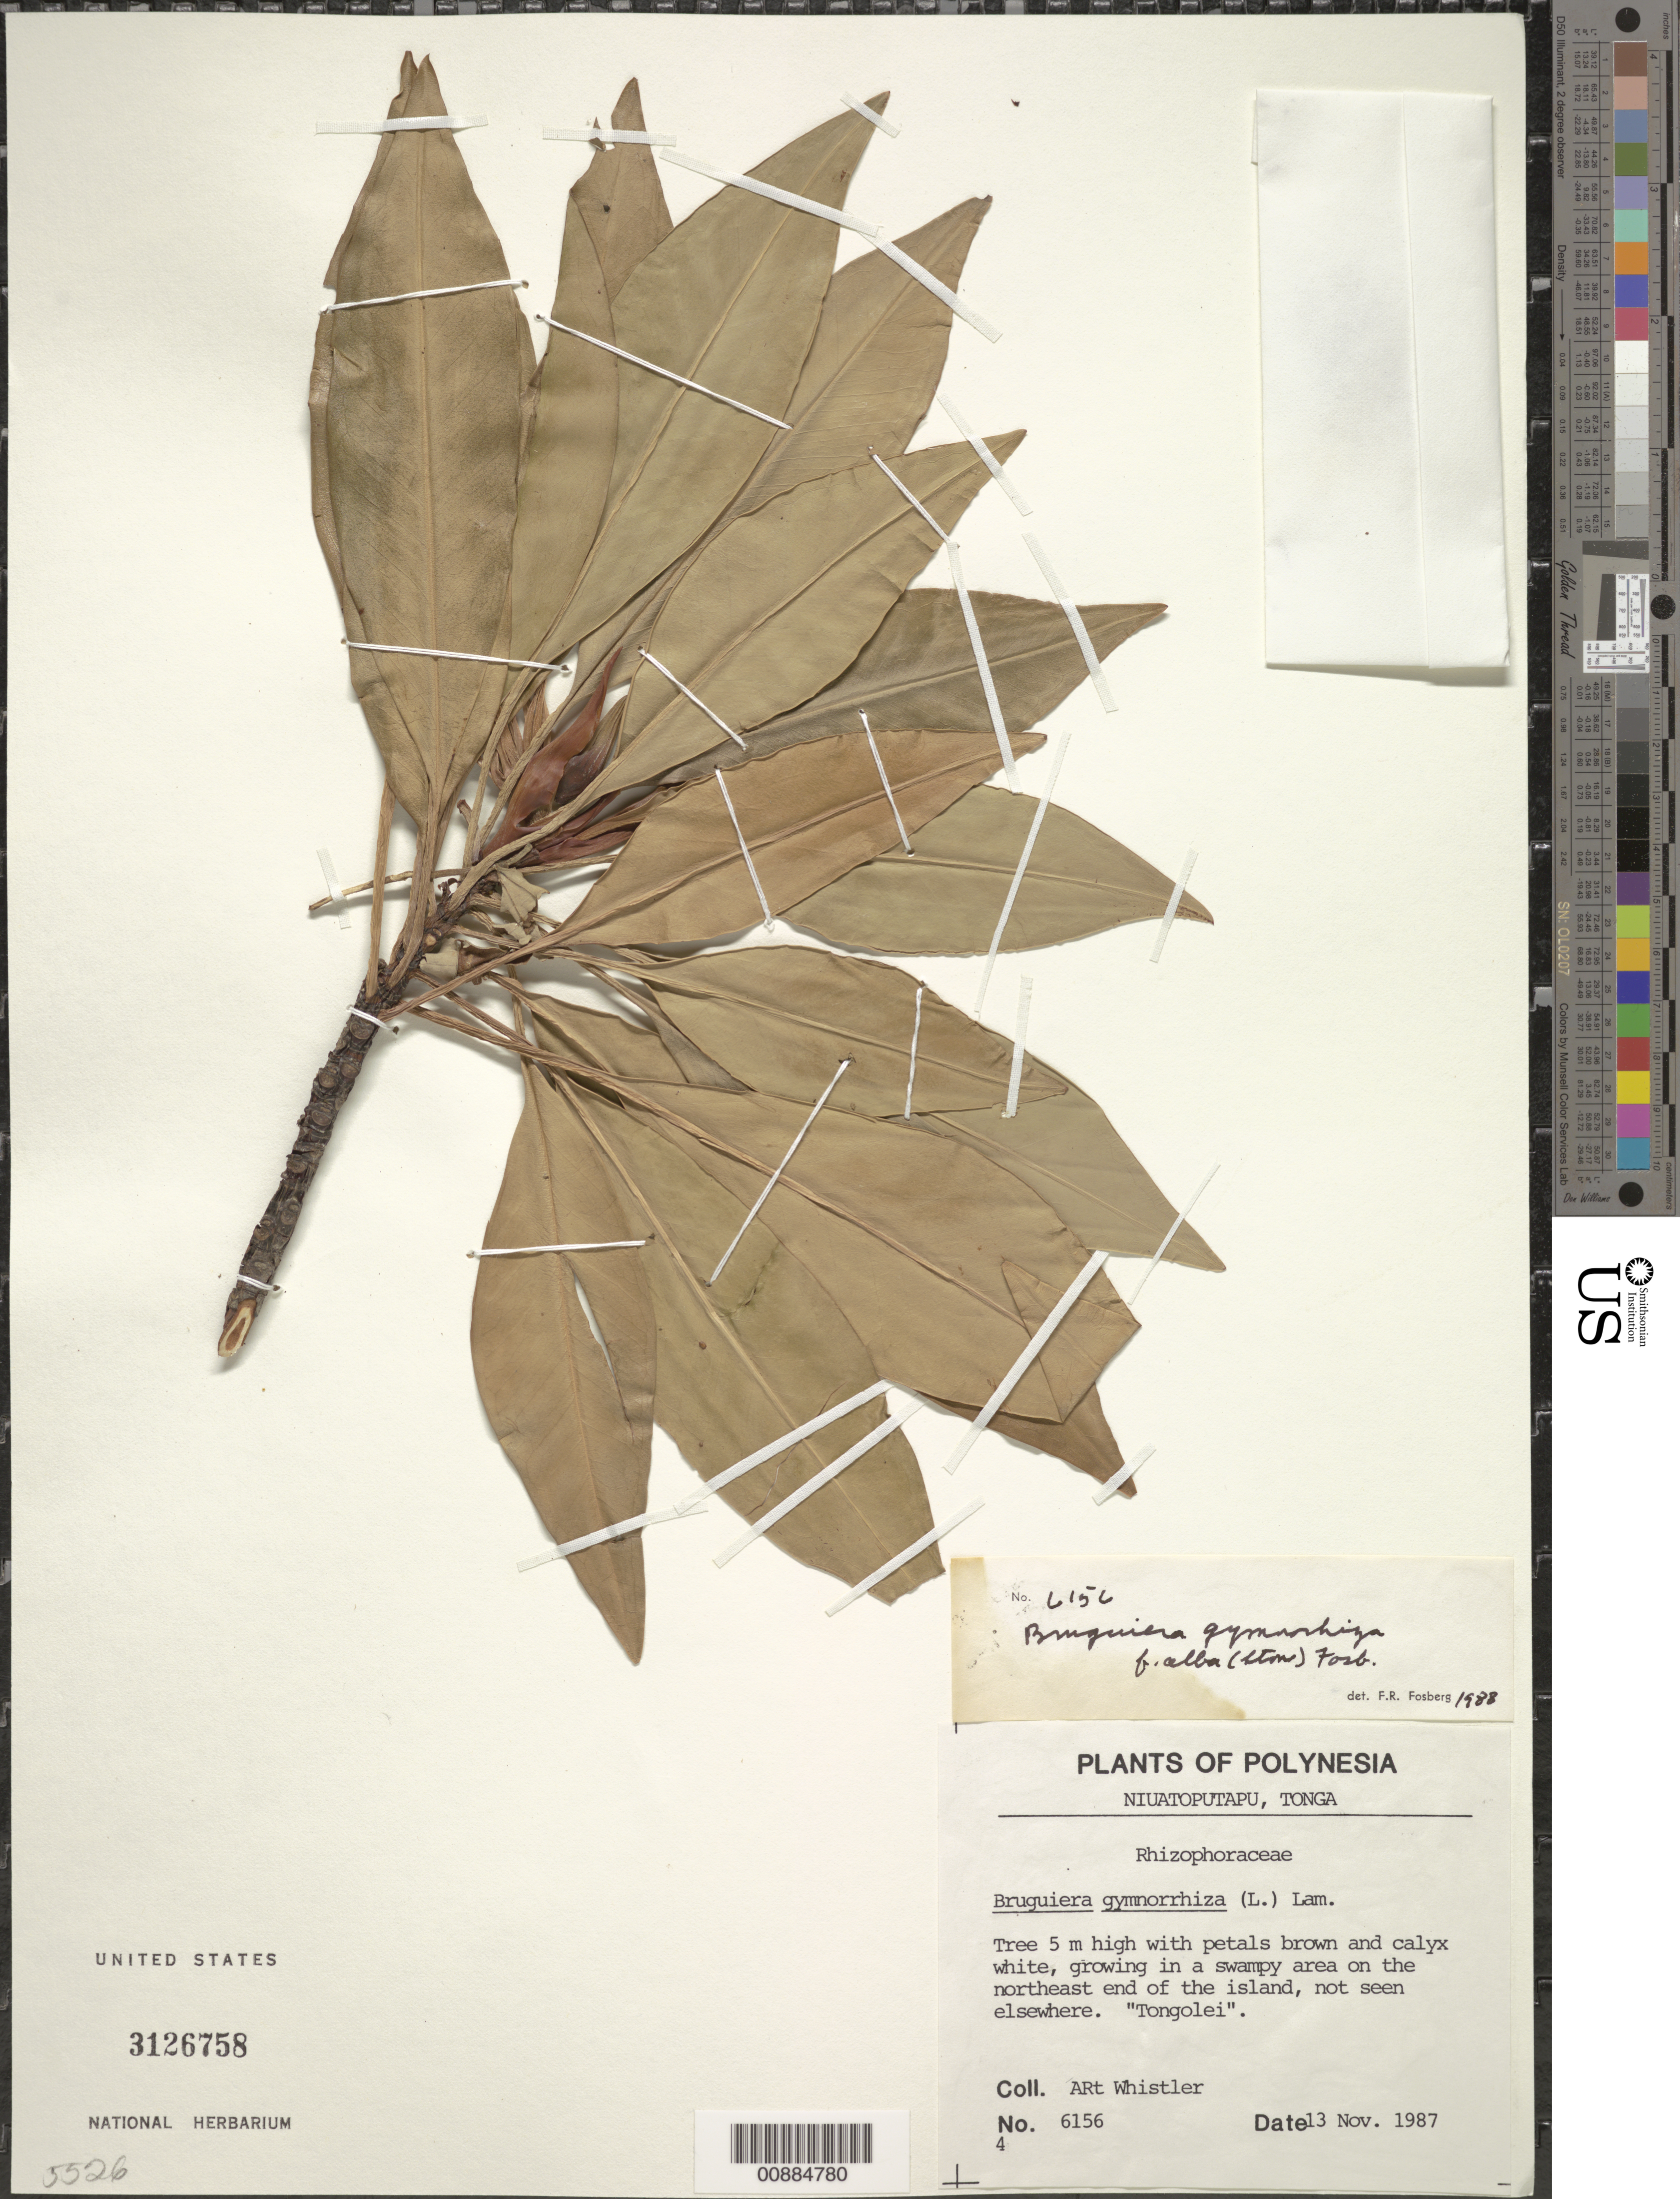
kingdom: Plantae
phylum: Tracheophyta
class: Magnoliopsida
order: Malpighiales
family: Rhizophoraceae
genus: Bruguiera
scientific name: Bruguiera gymnorhiza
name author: (L.) Savigny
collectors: A. Whistler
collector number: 6156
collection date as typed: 13 Nov 1987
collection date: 1987-11-13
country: Tonga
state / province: Tonga Outliers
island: Niuatoputapu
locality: Northeast end of the island.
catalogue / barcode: US 3126758